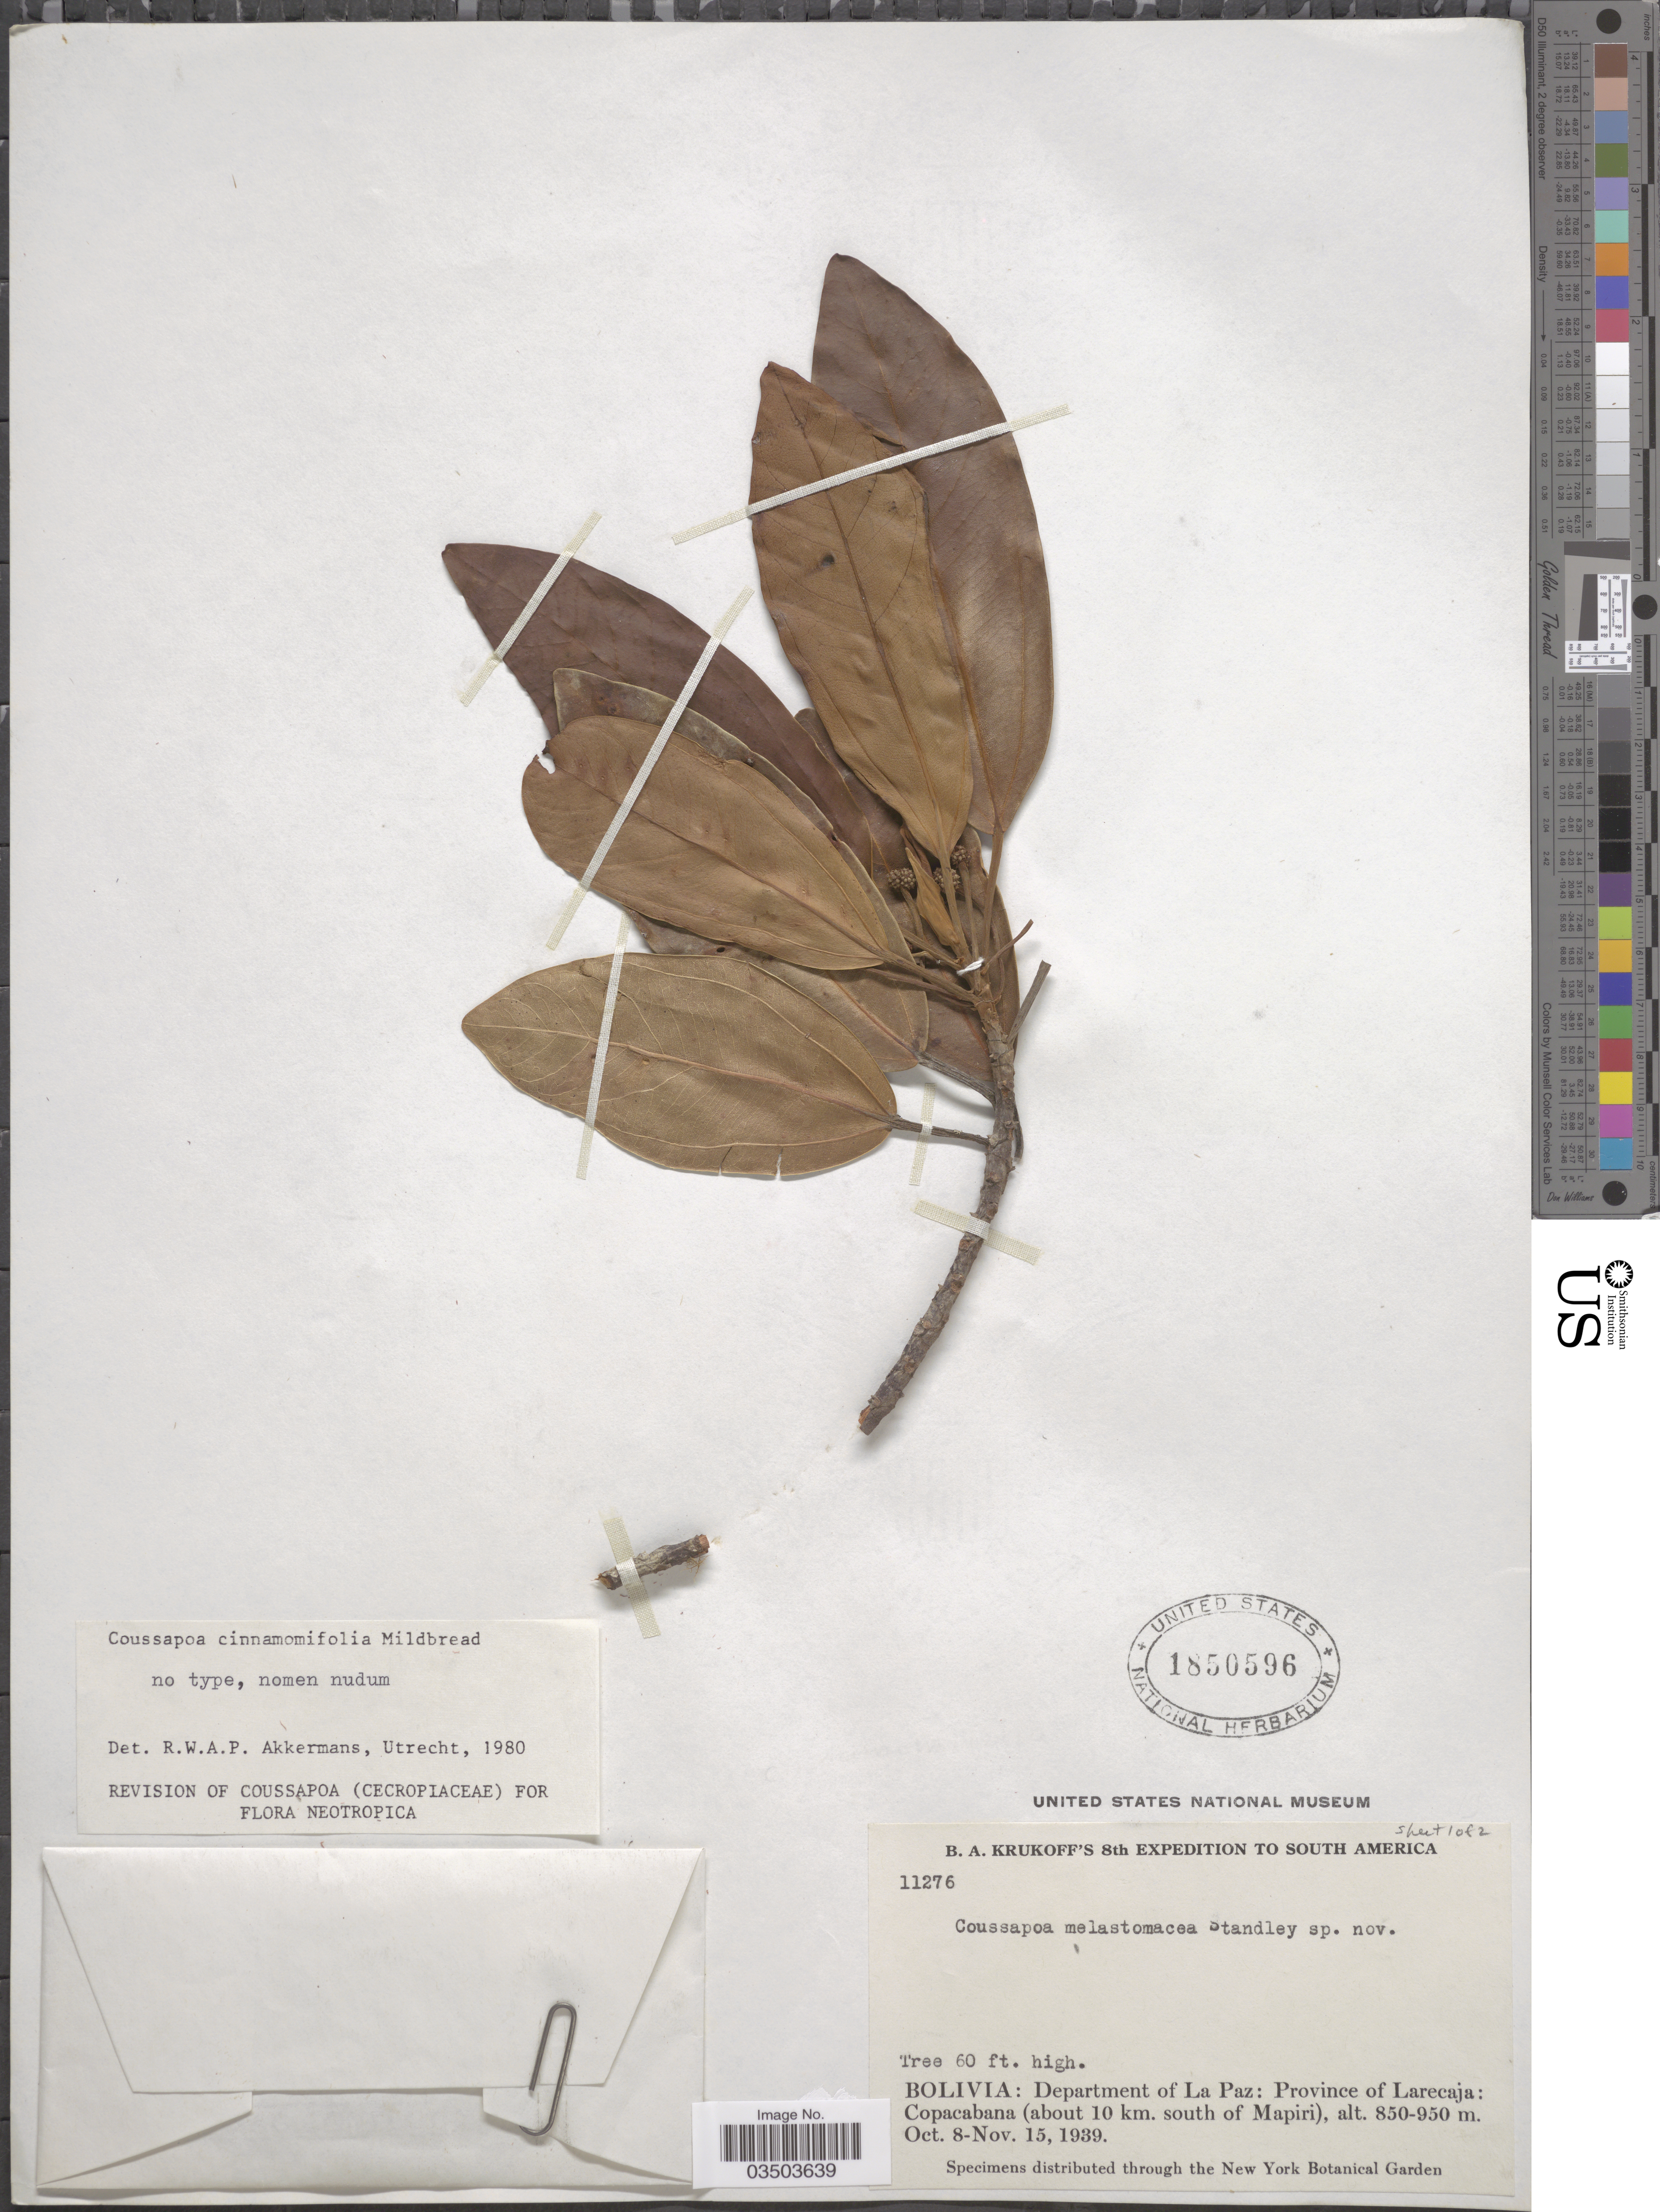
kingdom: Plantae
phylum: Tracheophyta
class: Magnoliopsida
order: Rosales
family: Urticaceae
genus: Coussapoa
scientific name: Coussapoa cinnamomifolia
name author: Mildbr.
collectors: B. A. Krukoff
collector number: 11276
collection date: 1939-10-08/1939-11-15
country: Bolivia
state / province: La Paz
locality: Department of La Paz: Province of Larecaja; Copacabana (about 10 km. south of Mapiri).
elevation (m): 850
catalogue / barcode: US 1850596